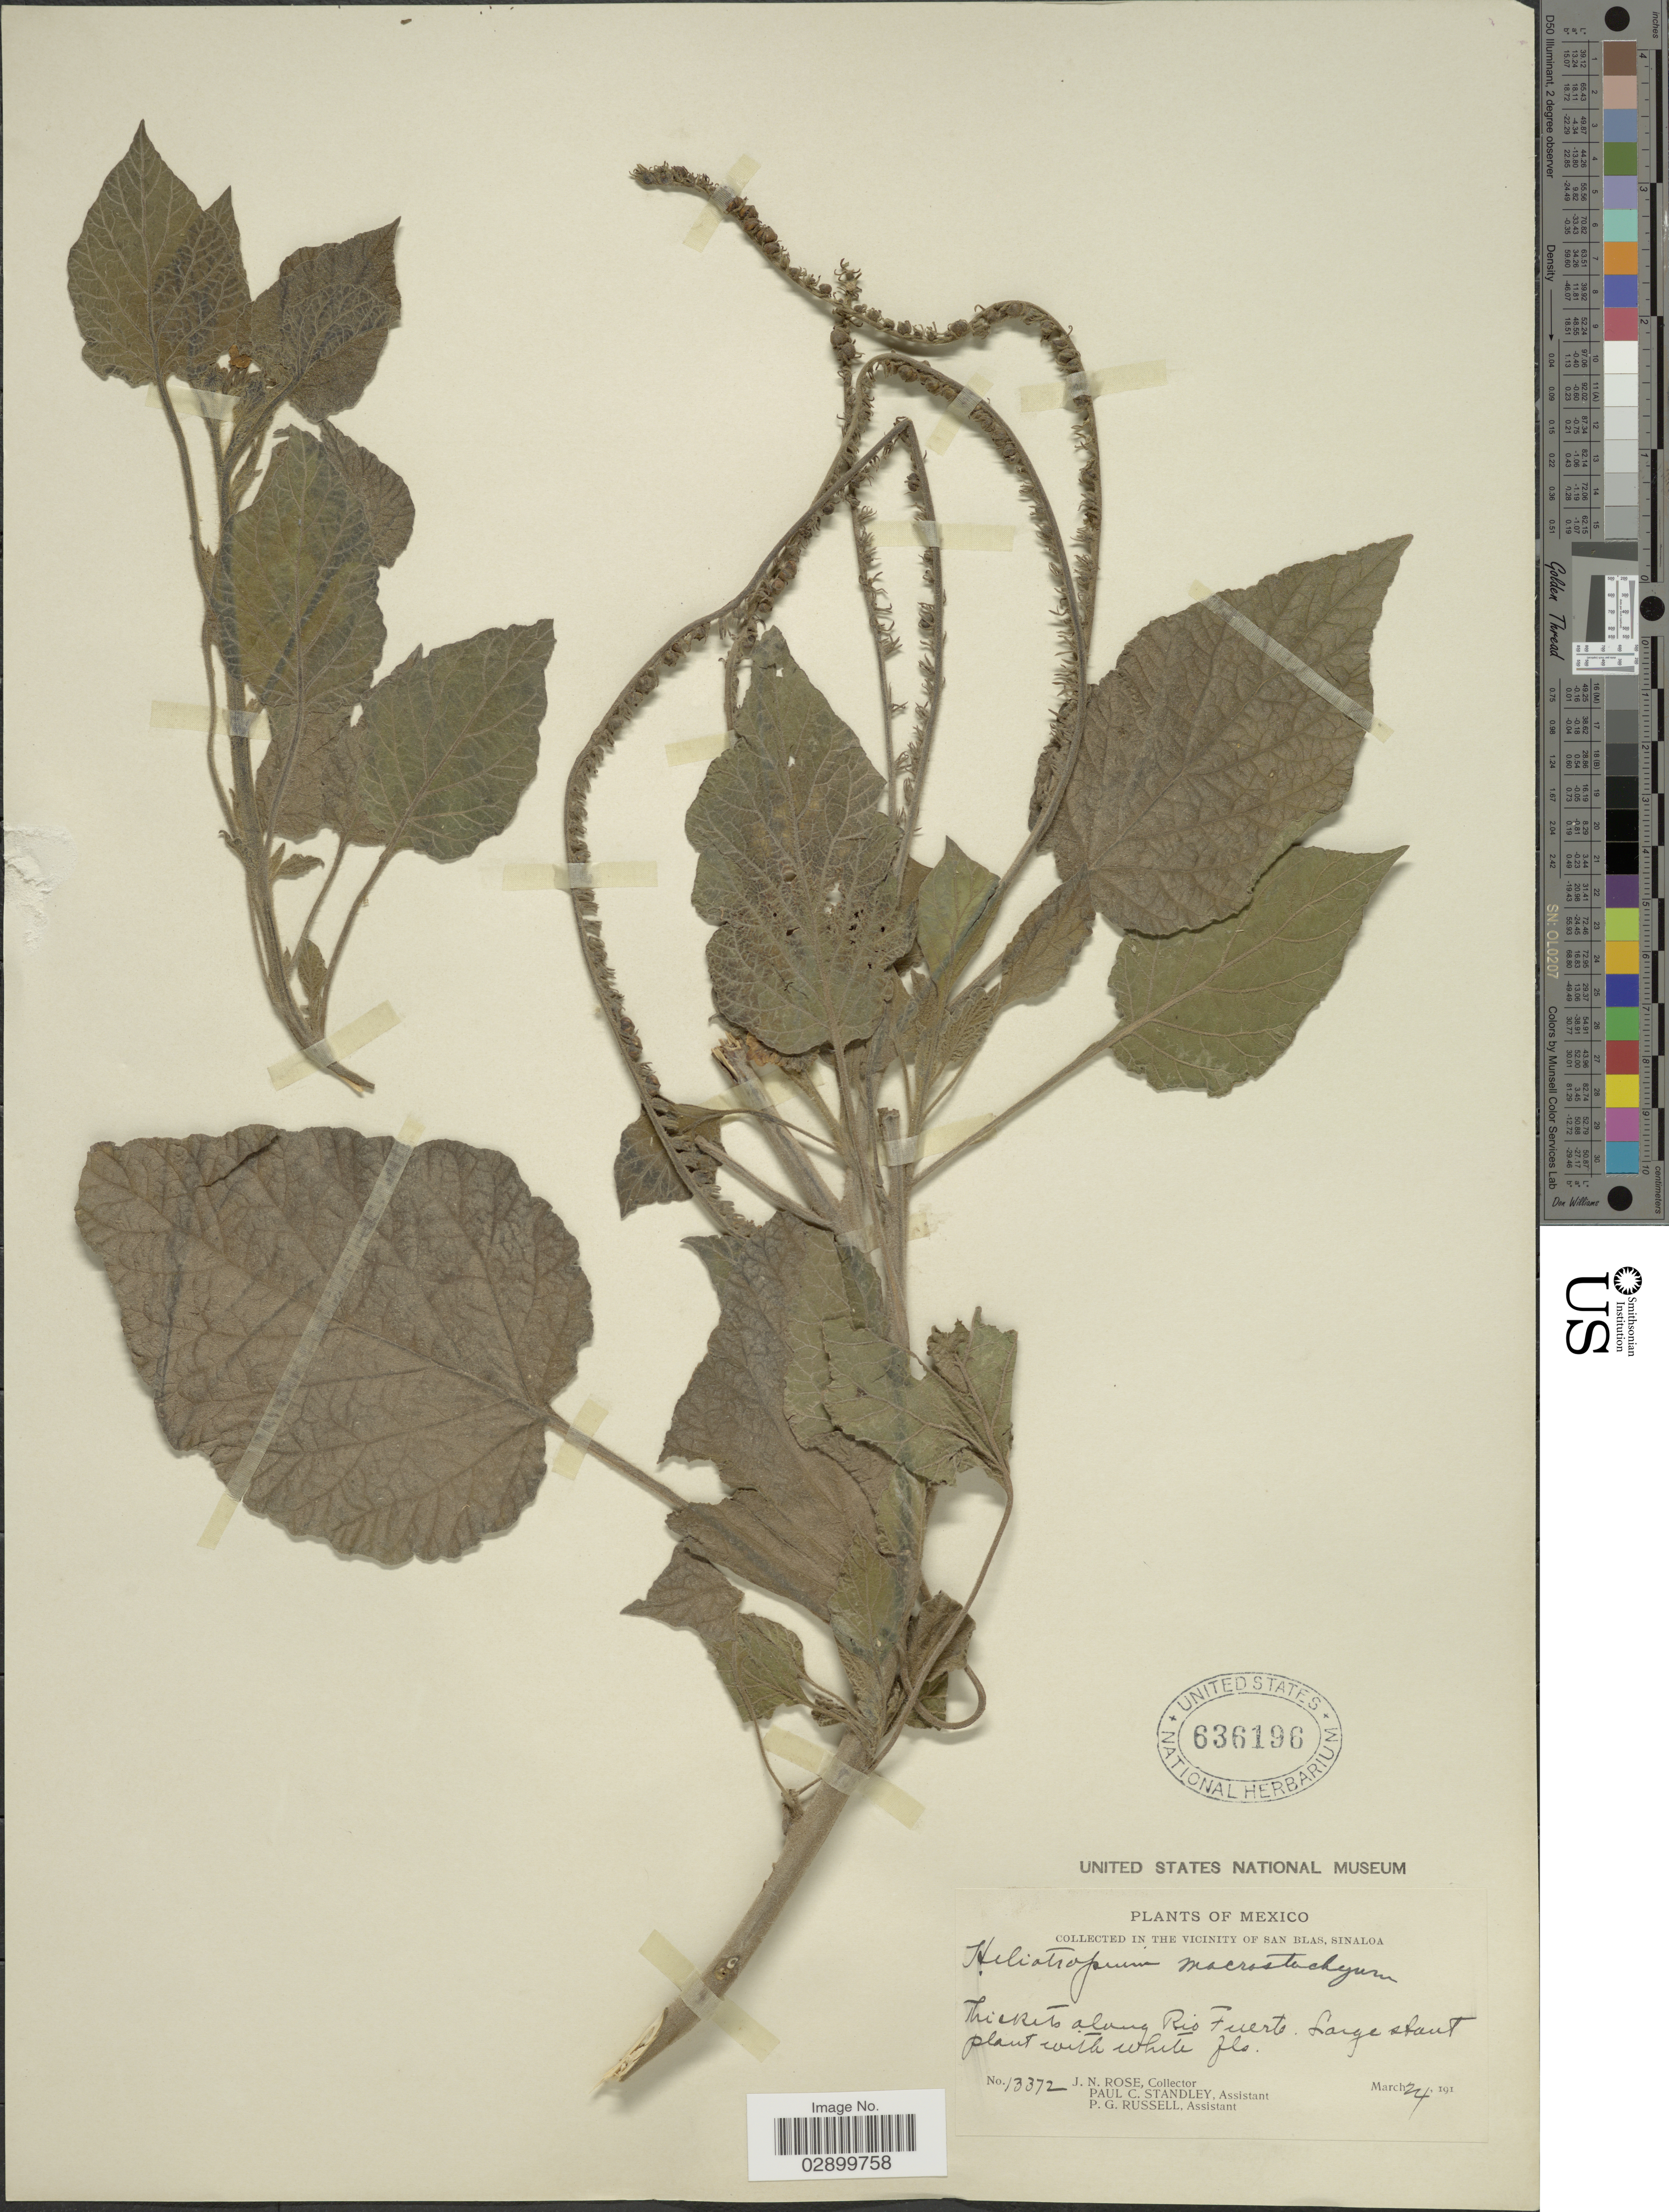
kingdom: Plantae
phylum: Tracheophyta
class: Magnoliopsida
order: Boraginales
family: Heliotropiaceae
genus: Heliotropium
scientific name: Heliotropium macrostachyum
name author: (DC.) Hemsl.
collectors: J. N. Rose, P. C. Standley & P. G. Russell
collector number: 13372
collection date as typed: March 24, 191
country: Mexico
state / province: Sinaloa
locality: Vicinity of San Blas. Along Rio Fuerte.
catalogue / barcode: US 636196